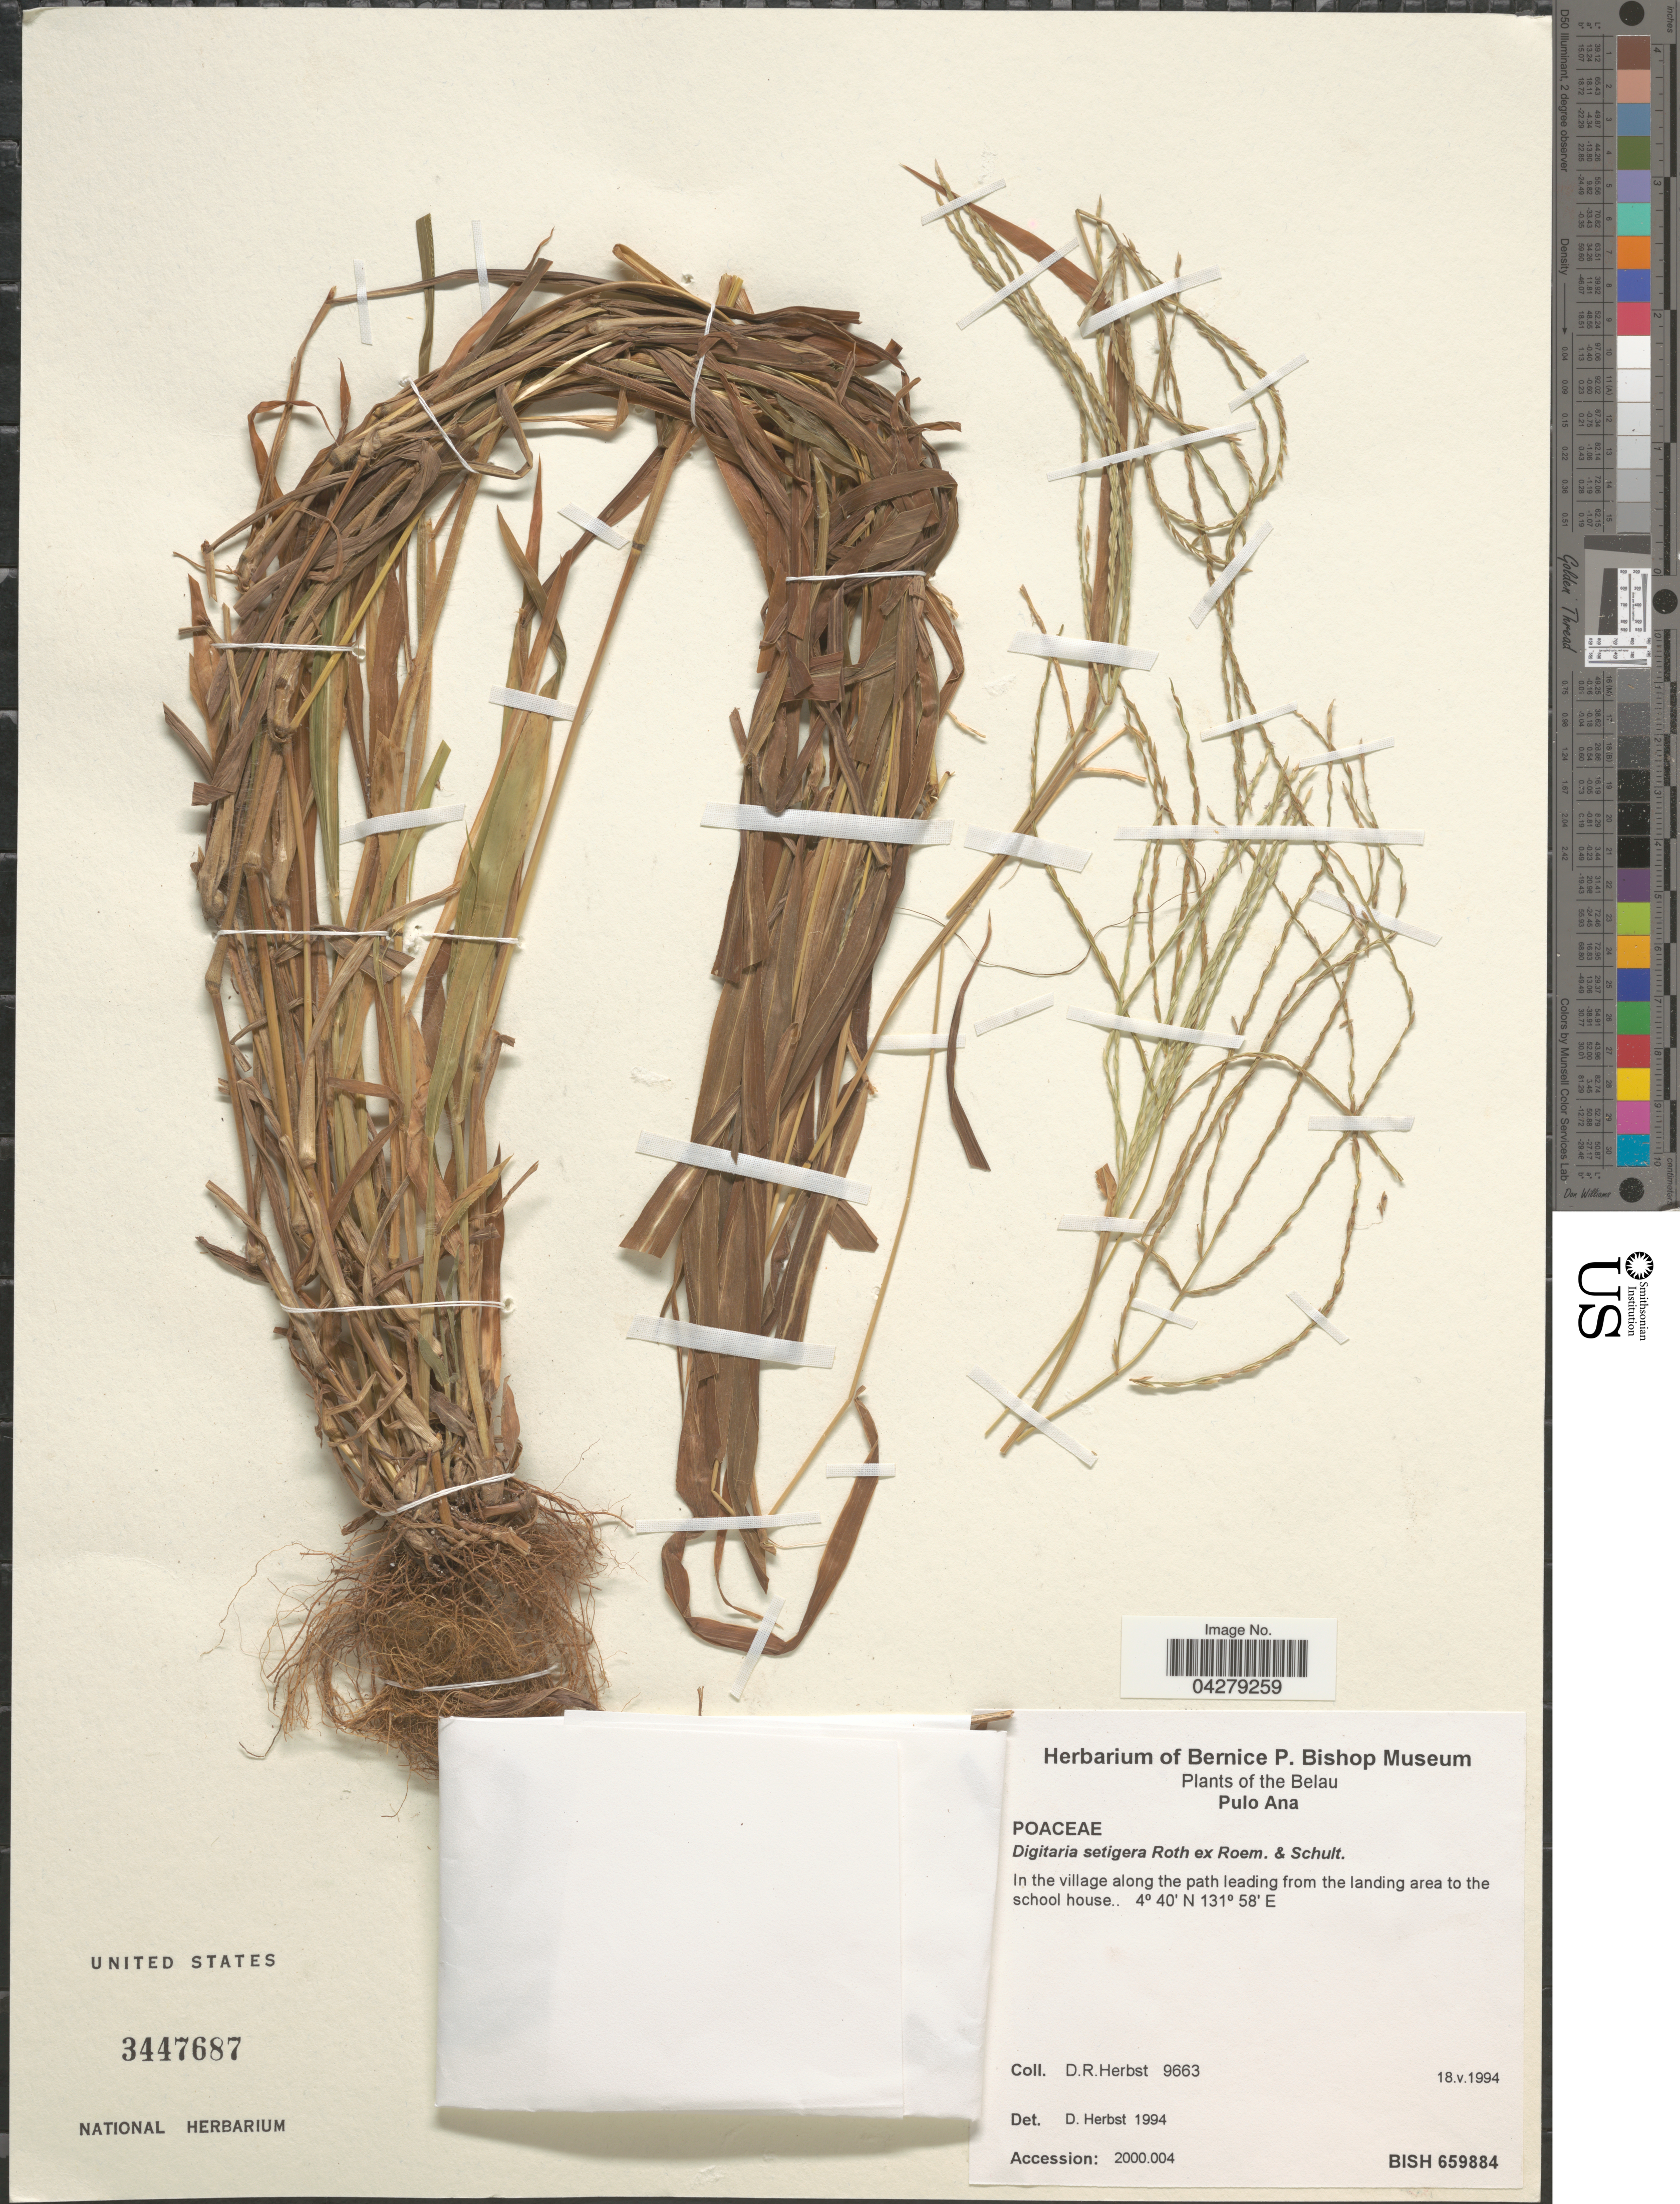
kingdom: Plantae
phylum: Tracheophyta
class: Liliopsida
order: Poales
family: Poaceae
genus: Digitaria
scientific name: Digitaria setigera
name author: Roth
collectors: D. R. Herbst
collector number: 9663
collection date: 1994-05-18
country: Palau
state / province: Belau Outliers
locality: Pulo ana. In the village along the path leading from the landing area to the school house.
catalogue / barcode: US 3447687